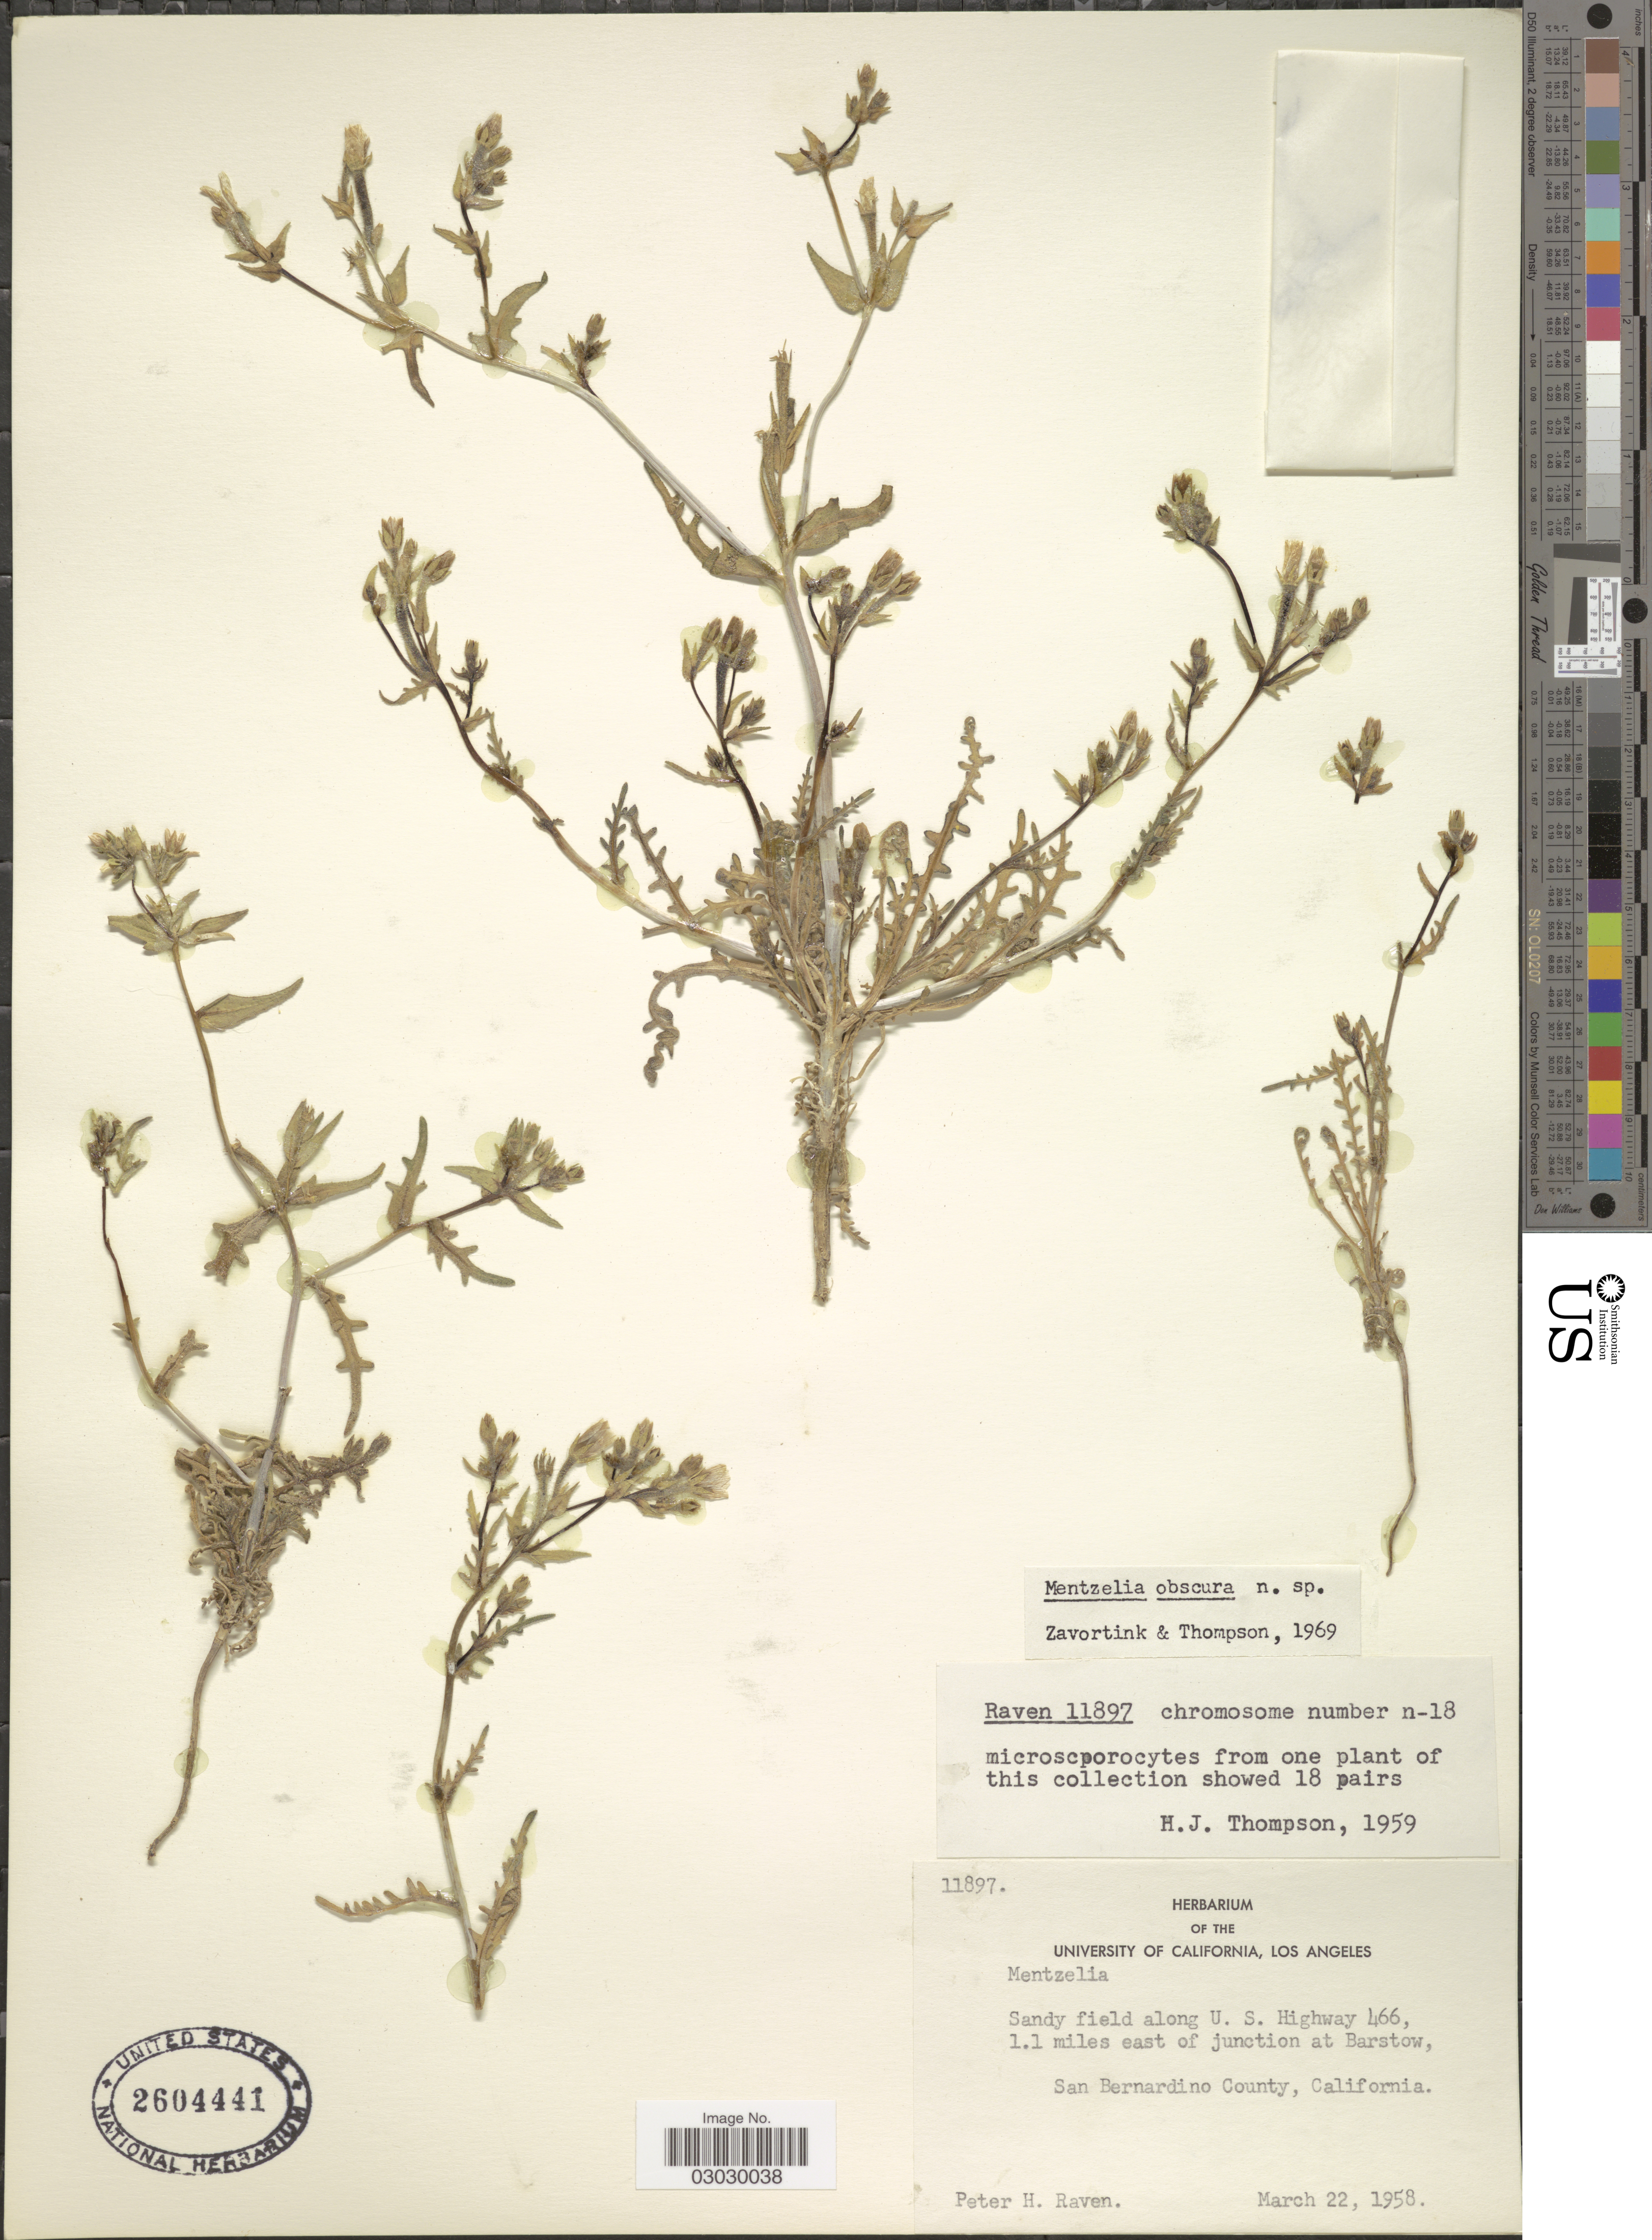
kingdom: Plantae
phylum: Tracheophyta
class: Magnoliopsida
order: Cornales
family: Loasaceae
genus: Mentzelia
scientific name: Mentzelia obscura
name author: H.J. Thomps. & J.E. Roberts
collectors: P. Raven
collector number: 11897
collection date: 1958-03-22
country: United States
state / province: California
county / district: San Bernardino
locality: Sandy field along U.S. Highway 466, 1.1 miles east of junction at Barstow, San Bernardino County.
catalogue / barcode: US 2604441